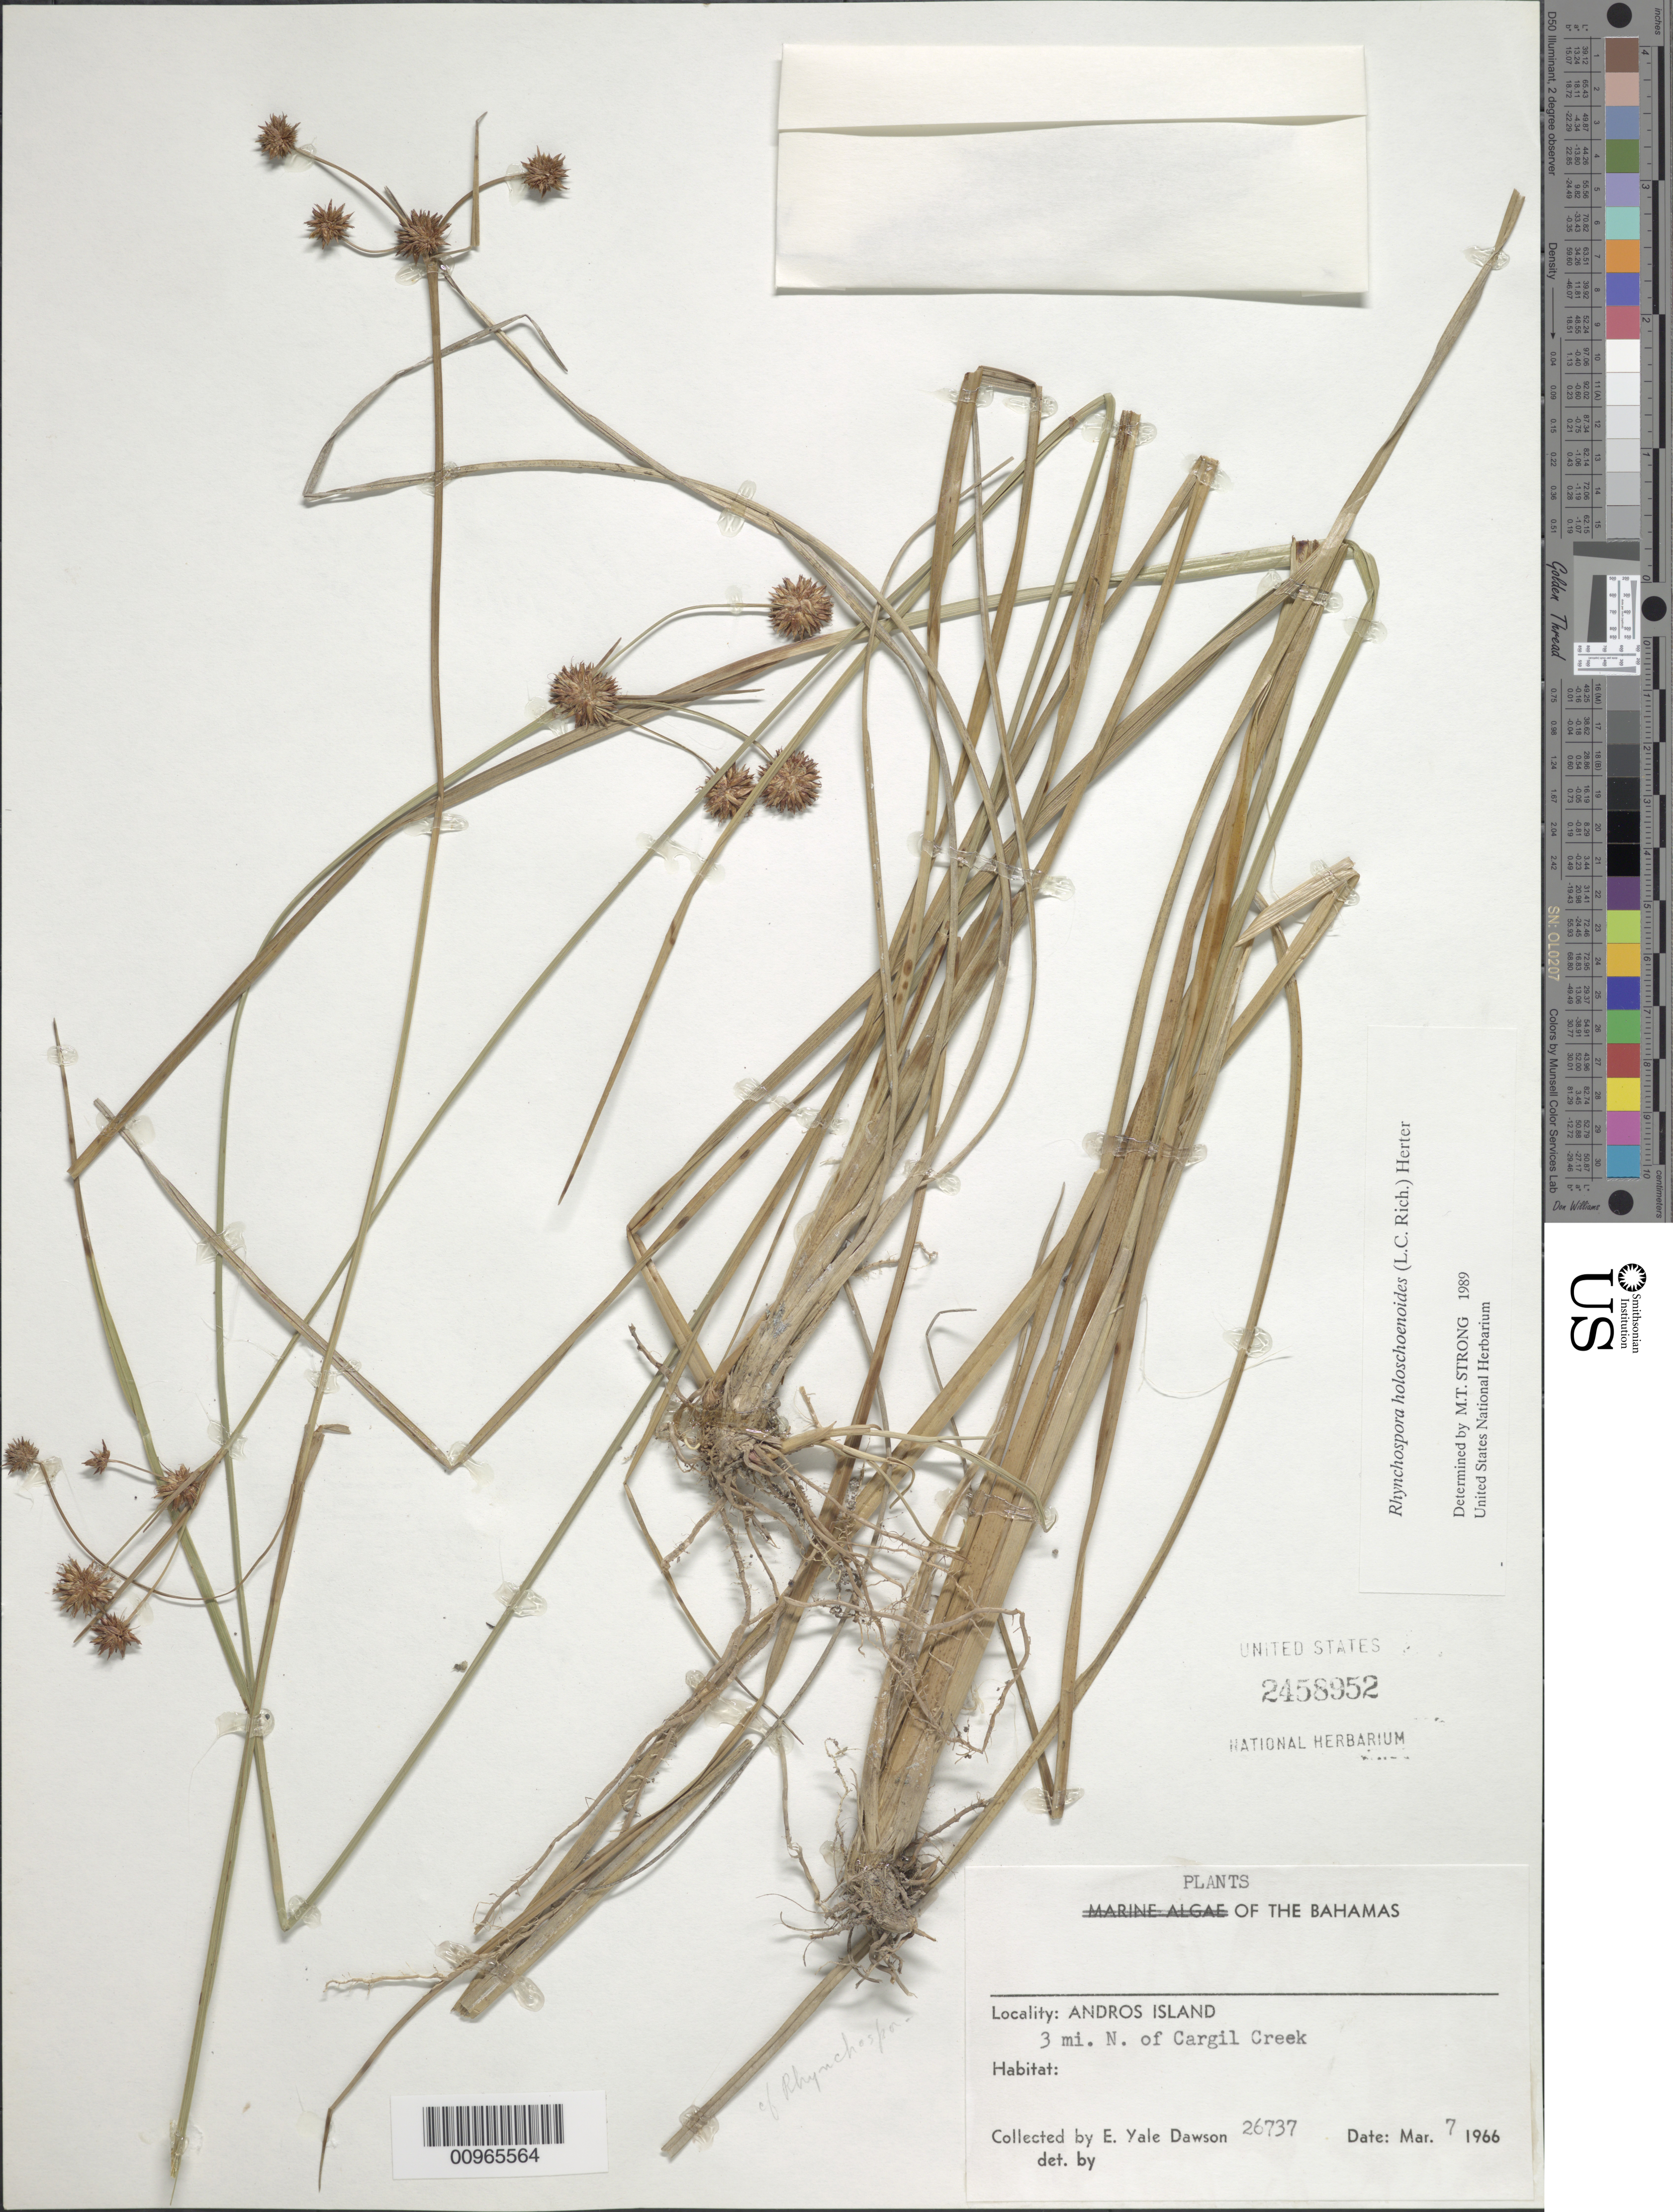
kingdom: Plantae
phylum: Tracheophyta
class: Liliopsida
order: Poales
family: Cyperaceae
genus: Rhynchospora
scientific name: Rhynchospora holoschoenoides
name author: (Rich.) Herter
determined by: Strong, M. T., (US), Smithsonian Institution - National Museum of Natural History (UNITED STATES)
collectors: E. Y. Dawson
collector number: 26737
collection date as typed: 07 Mar 1966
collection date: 1966-03-07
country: Bahamas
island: Andros Island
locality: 3 miles N of Cargil Creek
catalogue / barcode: US 2458952